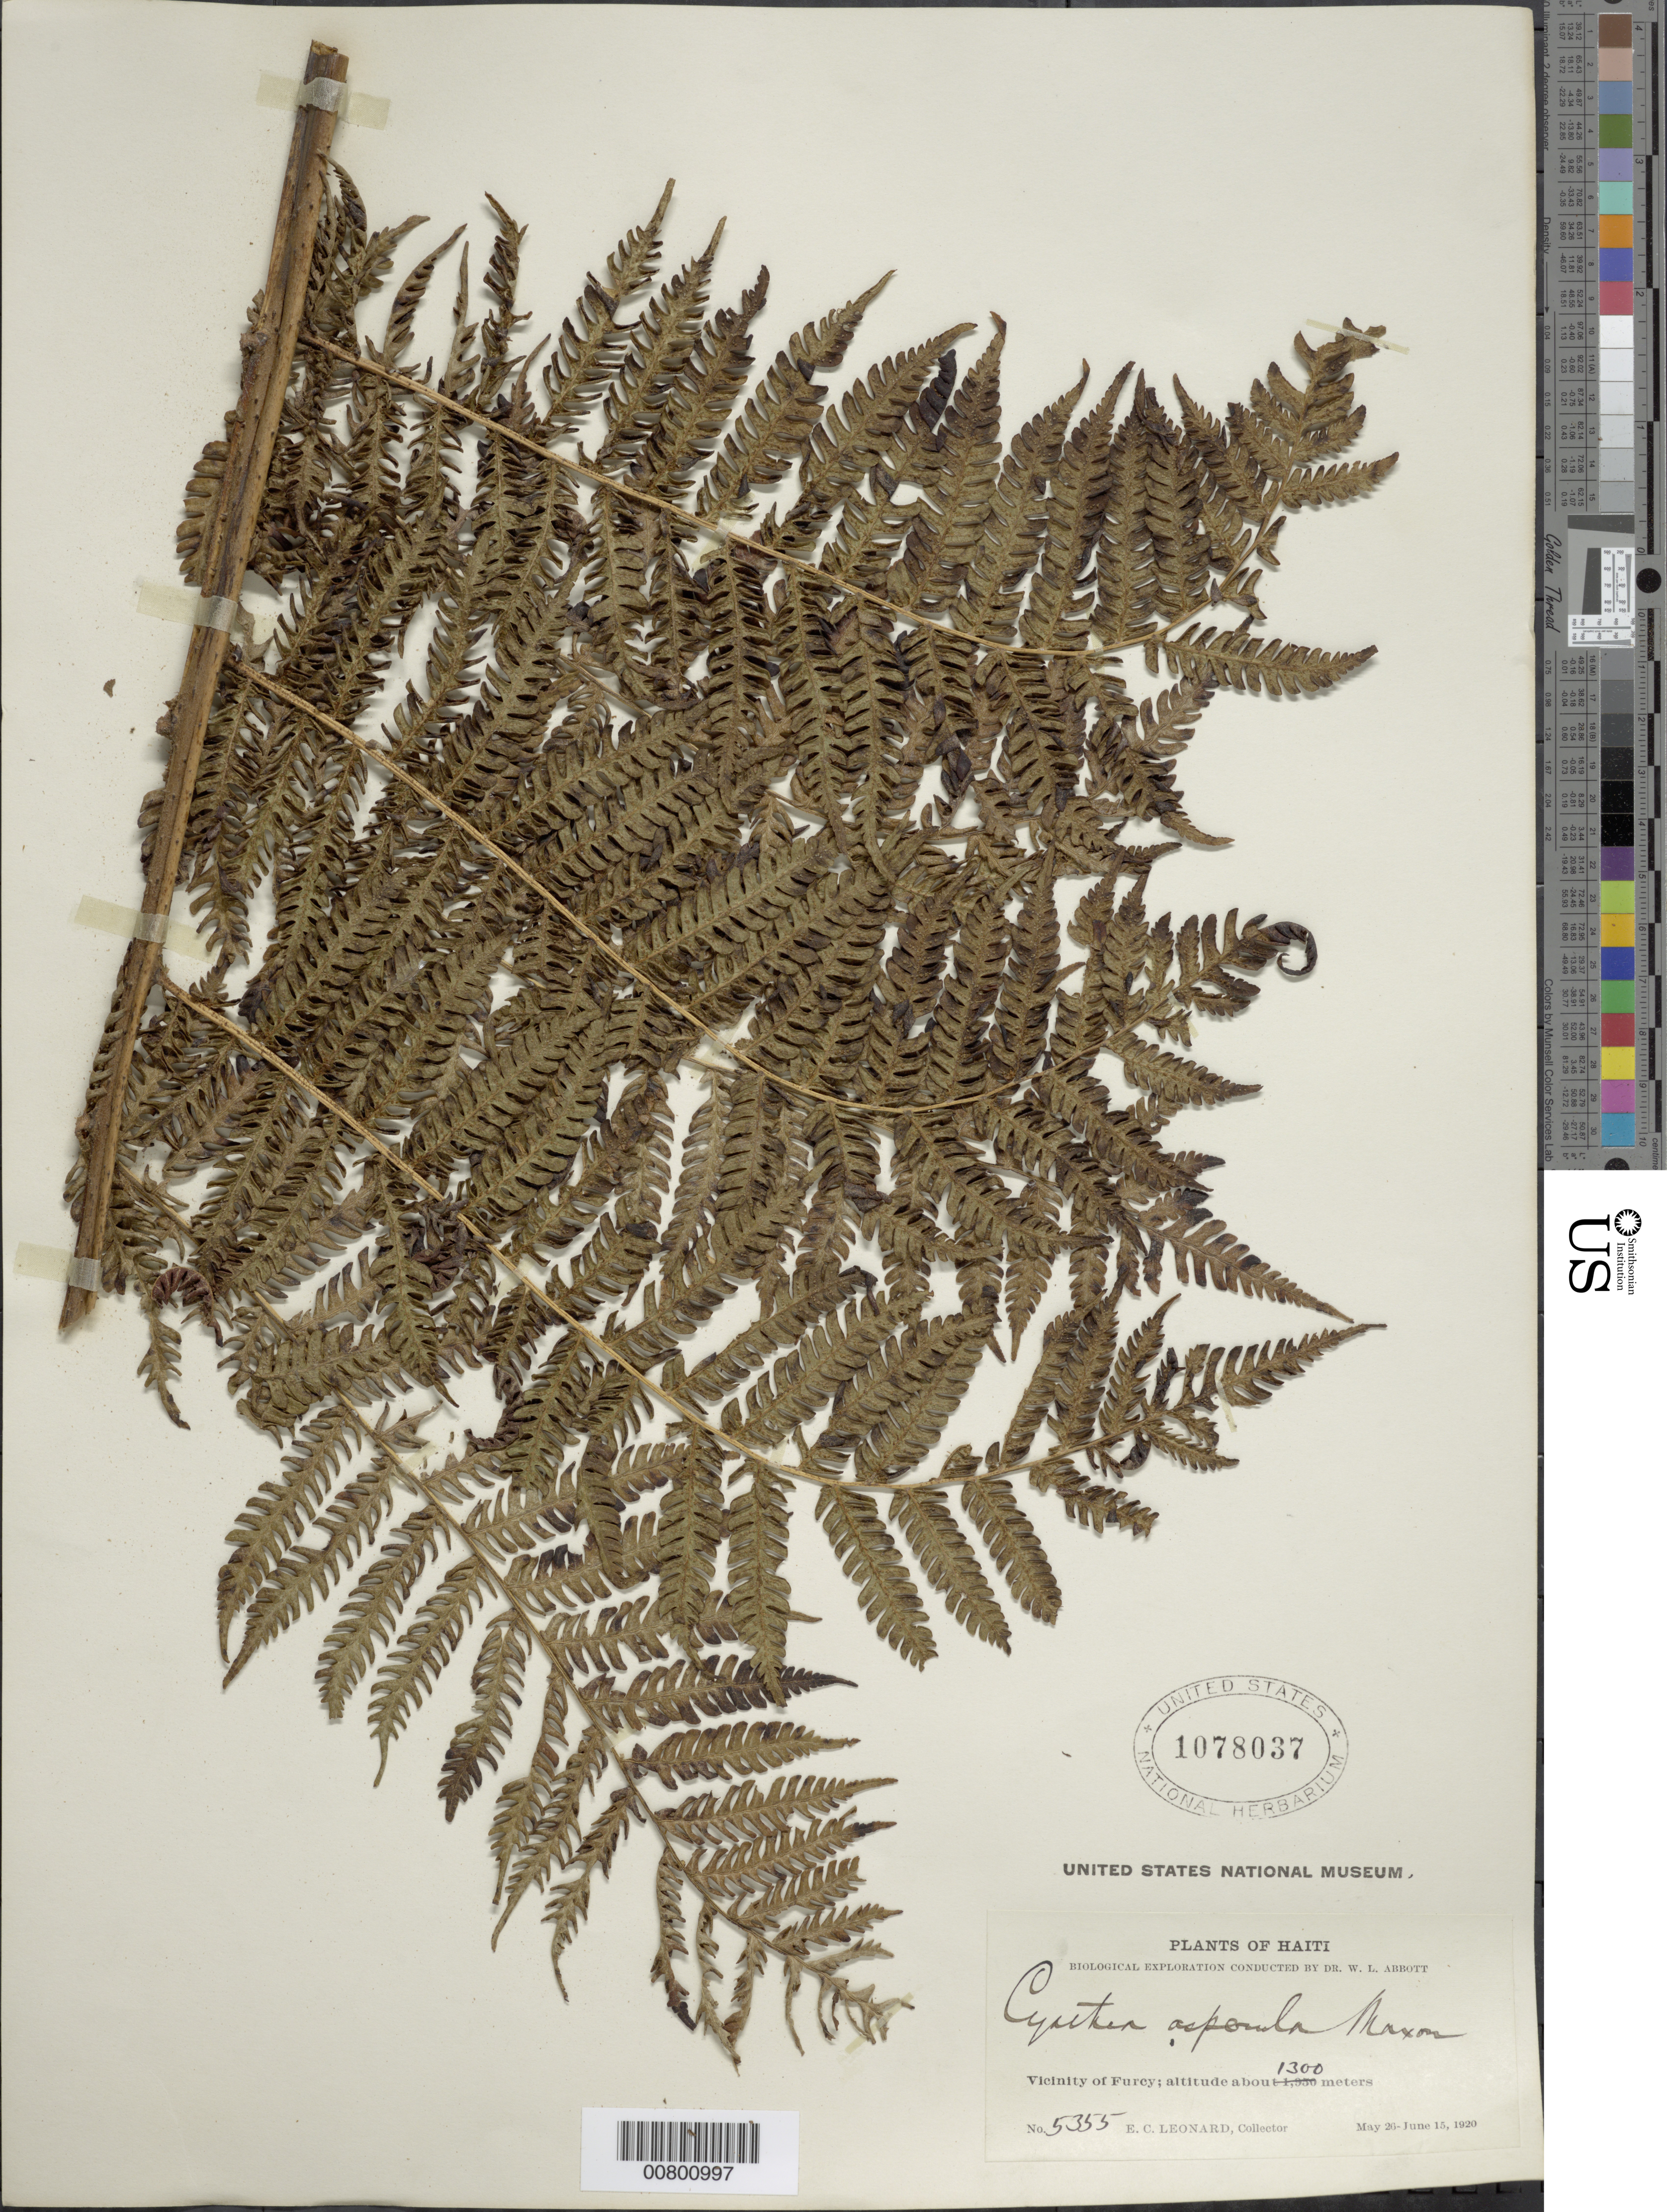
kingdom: Plantae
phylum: Tracheophyta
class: Polypodiopsida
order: Cyatheales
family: Cyatheaceae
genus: Cyathea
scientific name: Cyathea furfuracea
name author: Christ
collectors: E. C. Leonard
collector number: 5355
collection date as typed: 26 May 1920 to 15 Jun 1920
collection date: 1920-05-26/1920-06-15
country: Haiti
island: Hispaniola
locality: Furcy vicinity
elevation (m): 1300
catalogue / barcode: US 1078037